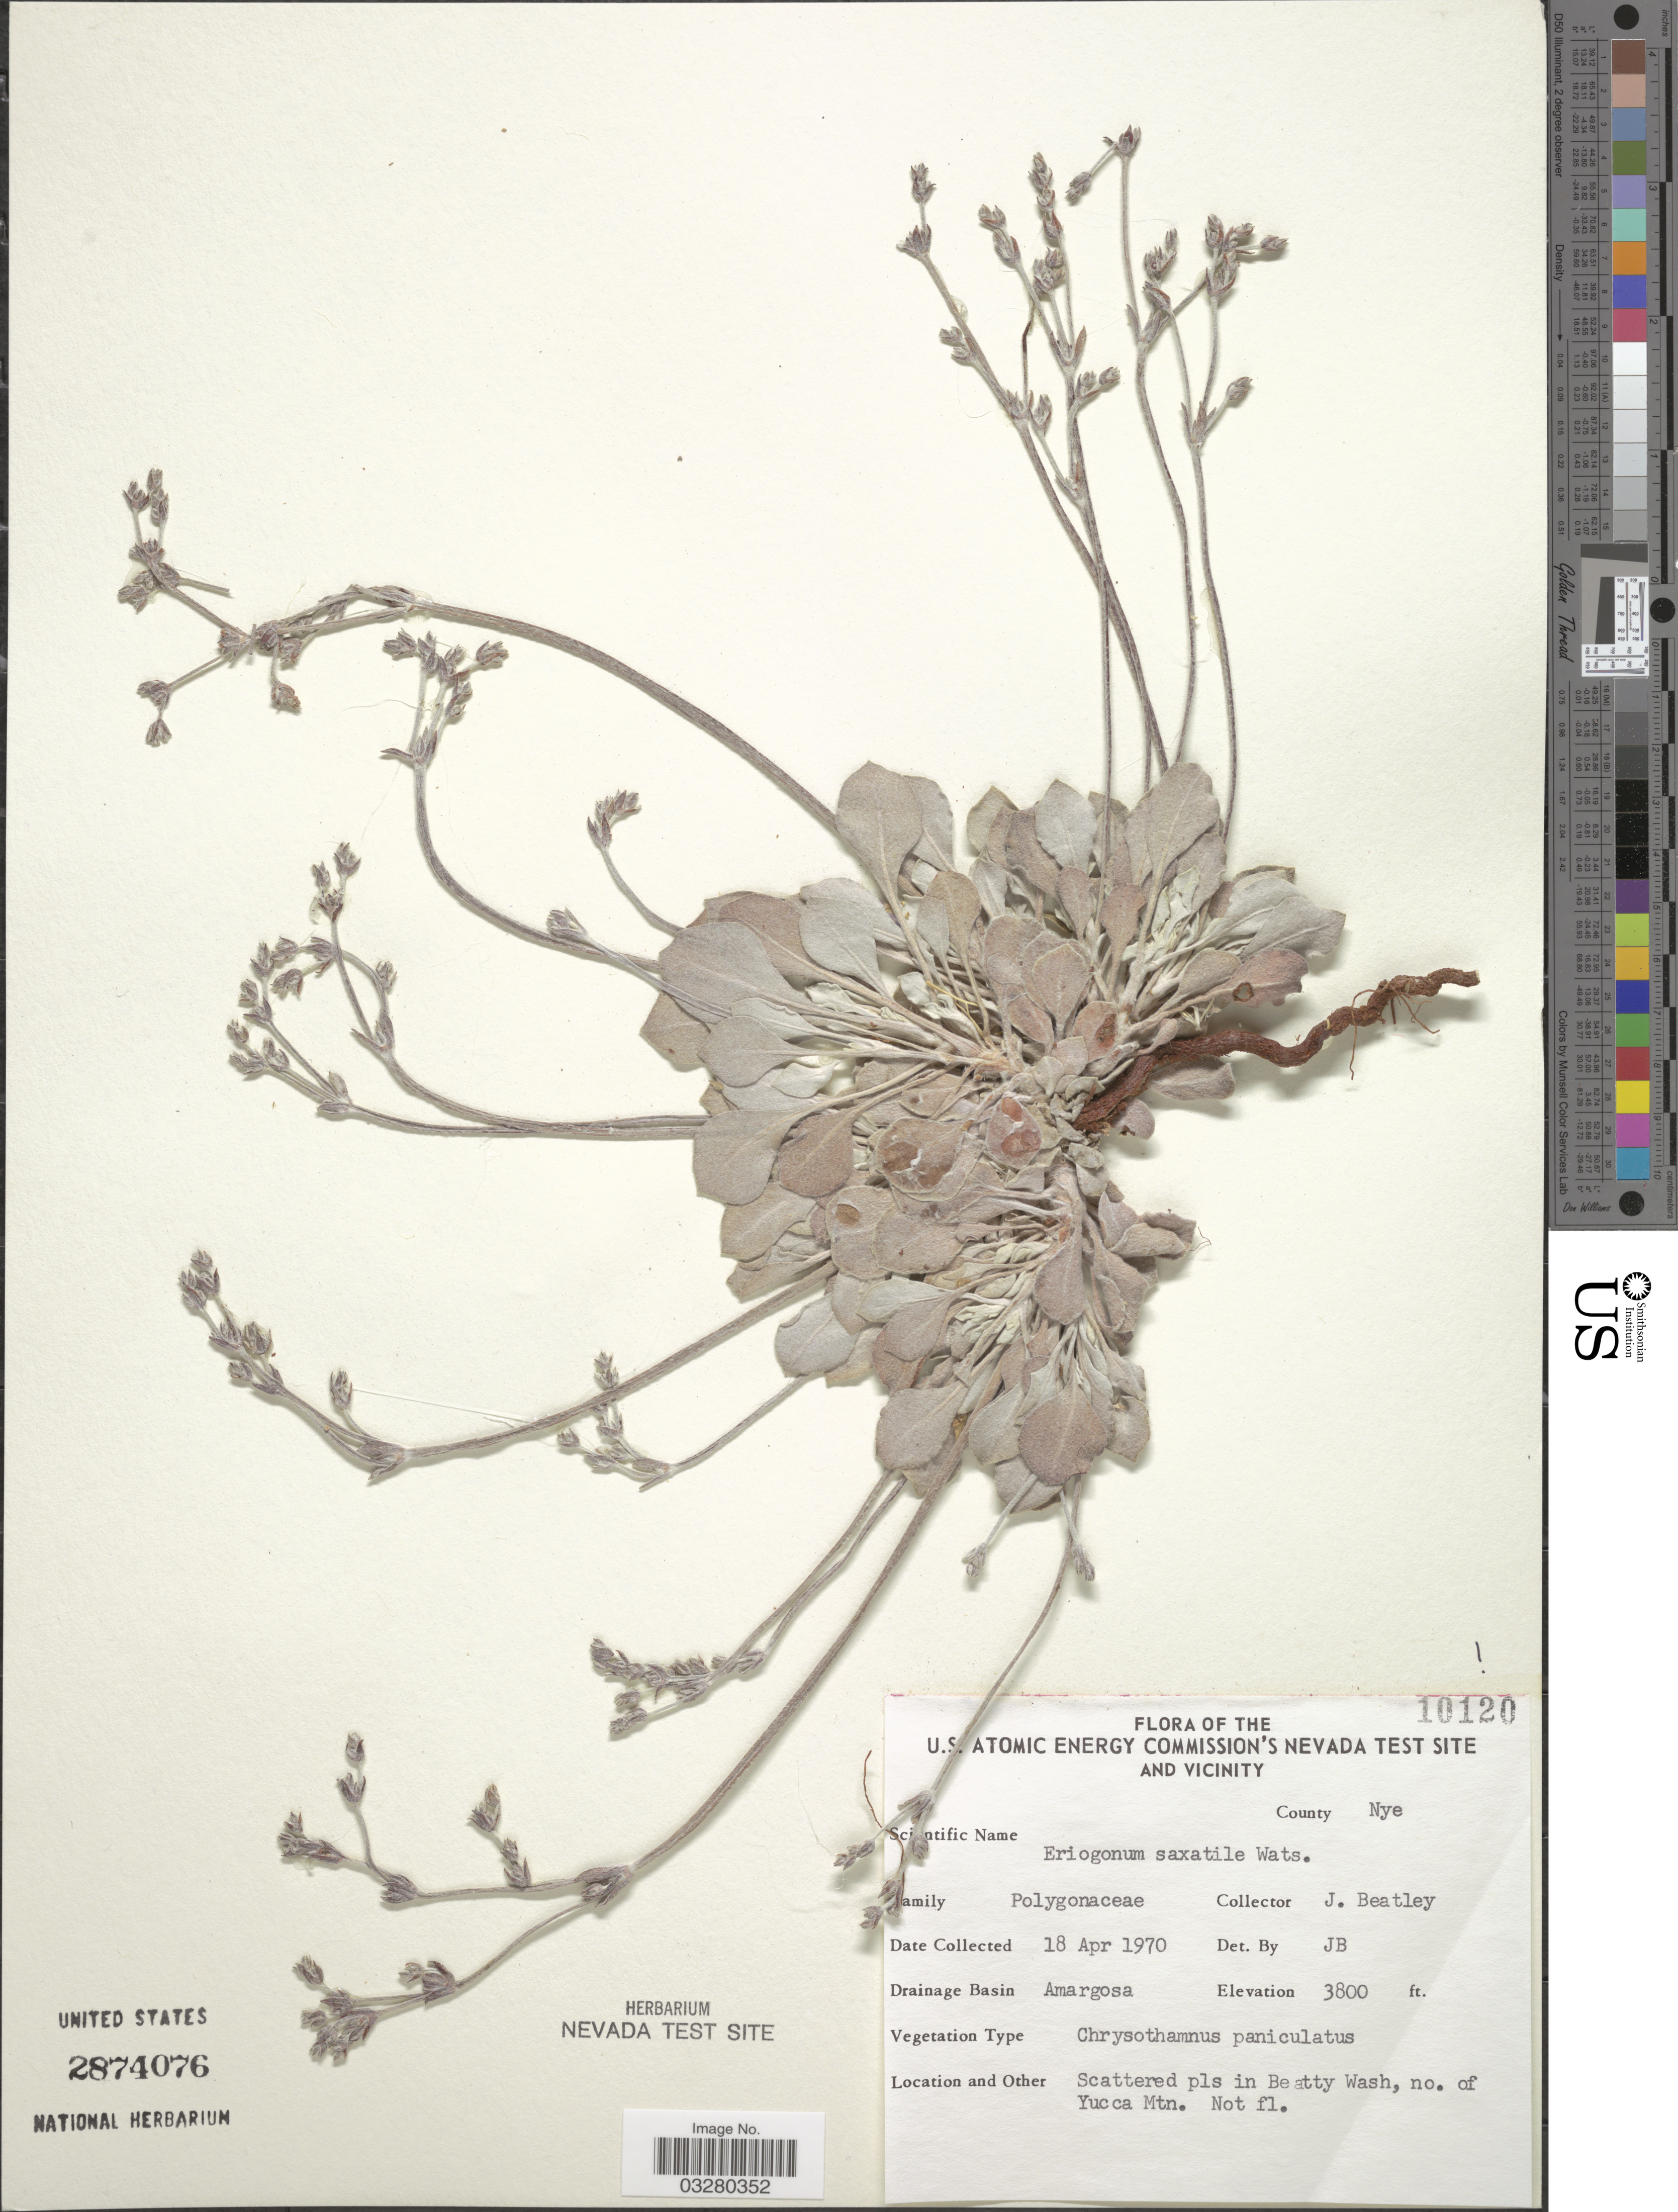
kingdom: Plantae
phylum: Tracheophyta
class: Magnoliopsida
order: Caryophyllales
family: Polygonaceae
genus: Eriogonum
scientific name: Eriogonum saxatile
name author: S. Watson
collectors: J. C. Beatley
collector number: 10120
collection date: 1970-04-18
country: United States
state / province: Nevada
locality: U.S. Atomic Energy Commission's Nevada Test Site and Vicinity. County Nye. Drainage Basin Amargosa. Scattered pls in Beatty Wash, no. of Yucca Mtn.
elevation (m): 1158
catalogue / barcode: US 2874076